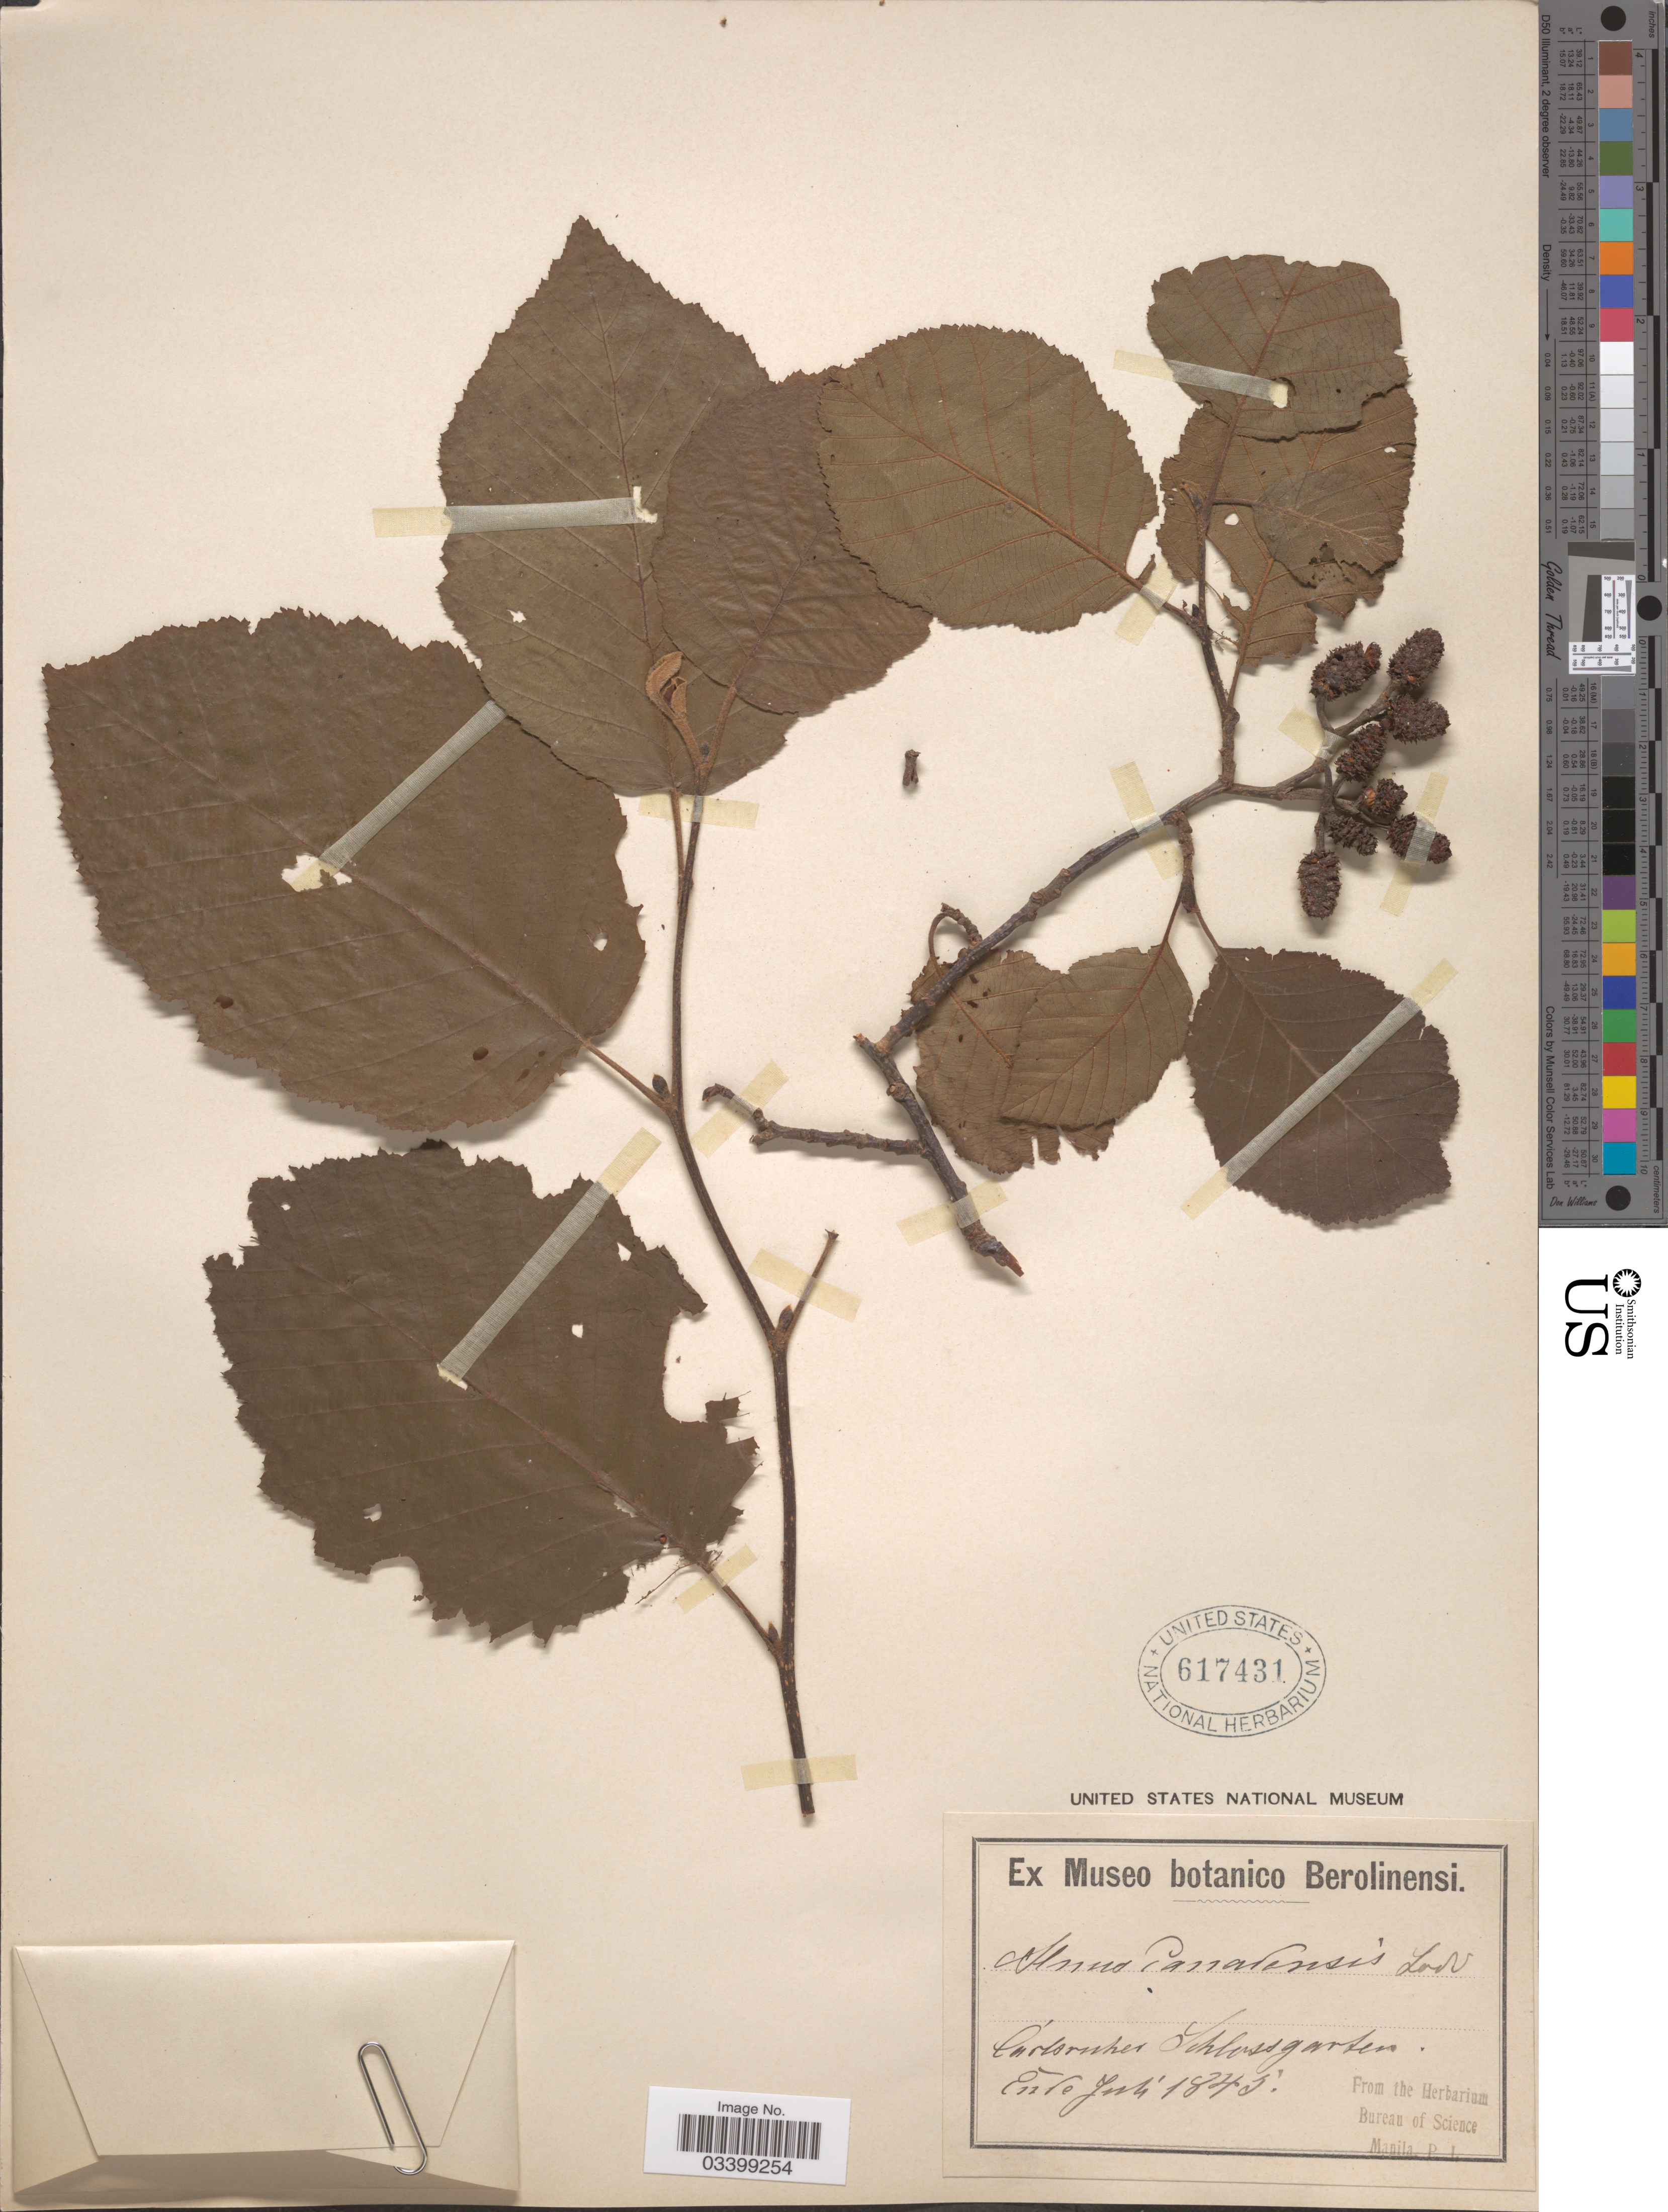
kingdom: Plantae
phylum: Tracheophyta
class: Magnoliopsida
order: Fagales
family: Betulaceae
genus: Alnus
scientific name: Alnus incana subsp. rugosa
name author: (Du Roi) R.T. Clausen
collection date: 1843-07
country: Germany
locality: Carlsruher Schlossgarten.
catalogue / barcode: US 617431